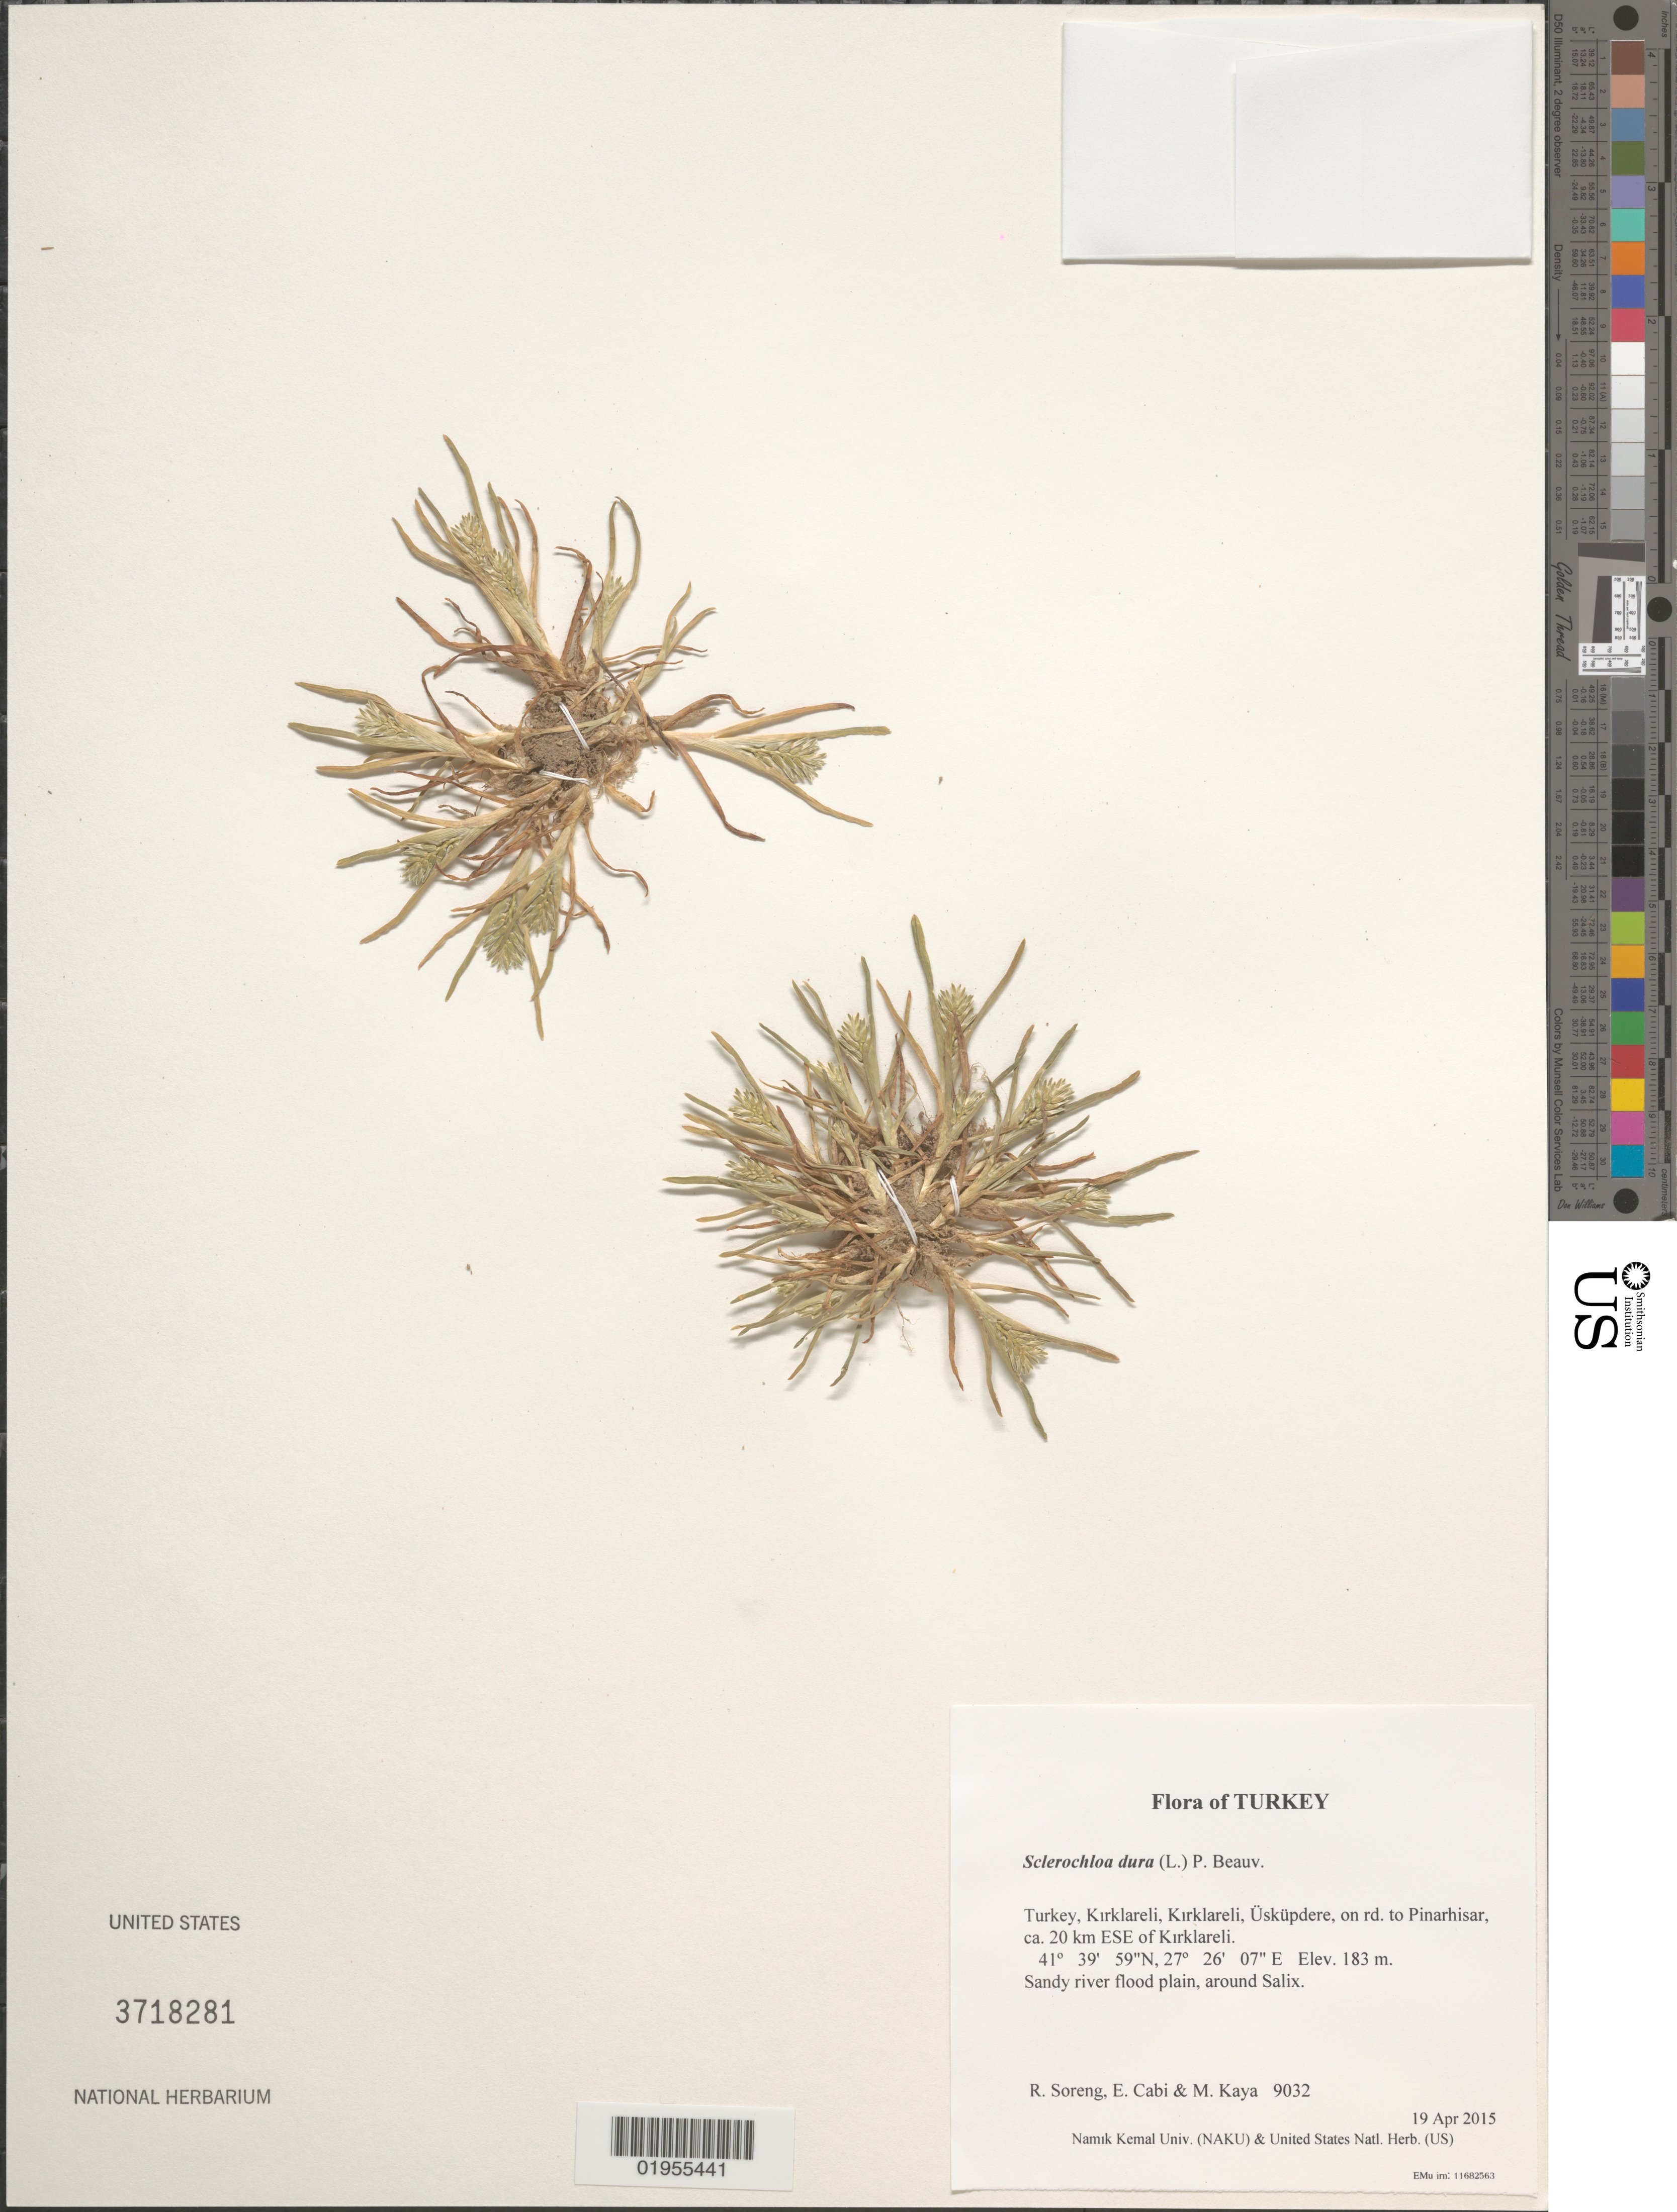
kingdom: Plantae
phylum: Tracheophyta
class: Liliopsida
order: Poales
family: Poaceae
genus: Sclerochloa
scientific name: Sclerochloa dura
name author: (L.) P. Beauv.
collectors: R. J. Soreng, E. Cabi & M. Kaya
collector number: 9032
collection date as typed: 2015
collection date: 2015-04-19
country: Turkey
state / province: Kirklareli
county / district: Kirklareli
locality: Uskupdere, on rd. to Pinarhisar, ca. 20 km ESE of Kirklareli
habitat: Sandy river flood plain, around Salix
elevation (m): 183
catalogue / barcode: US 3718281